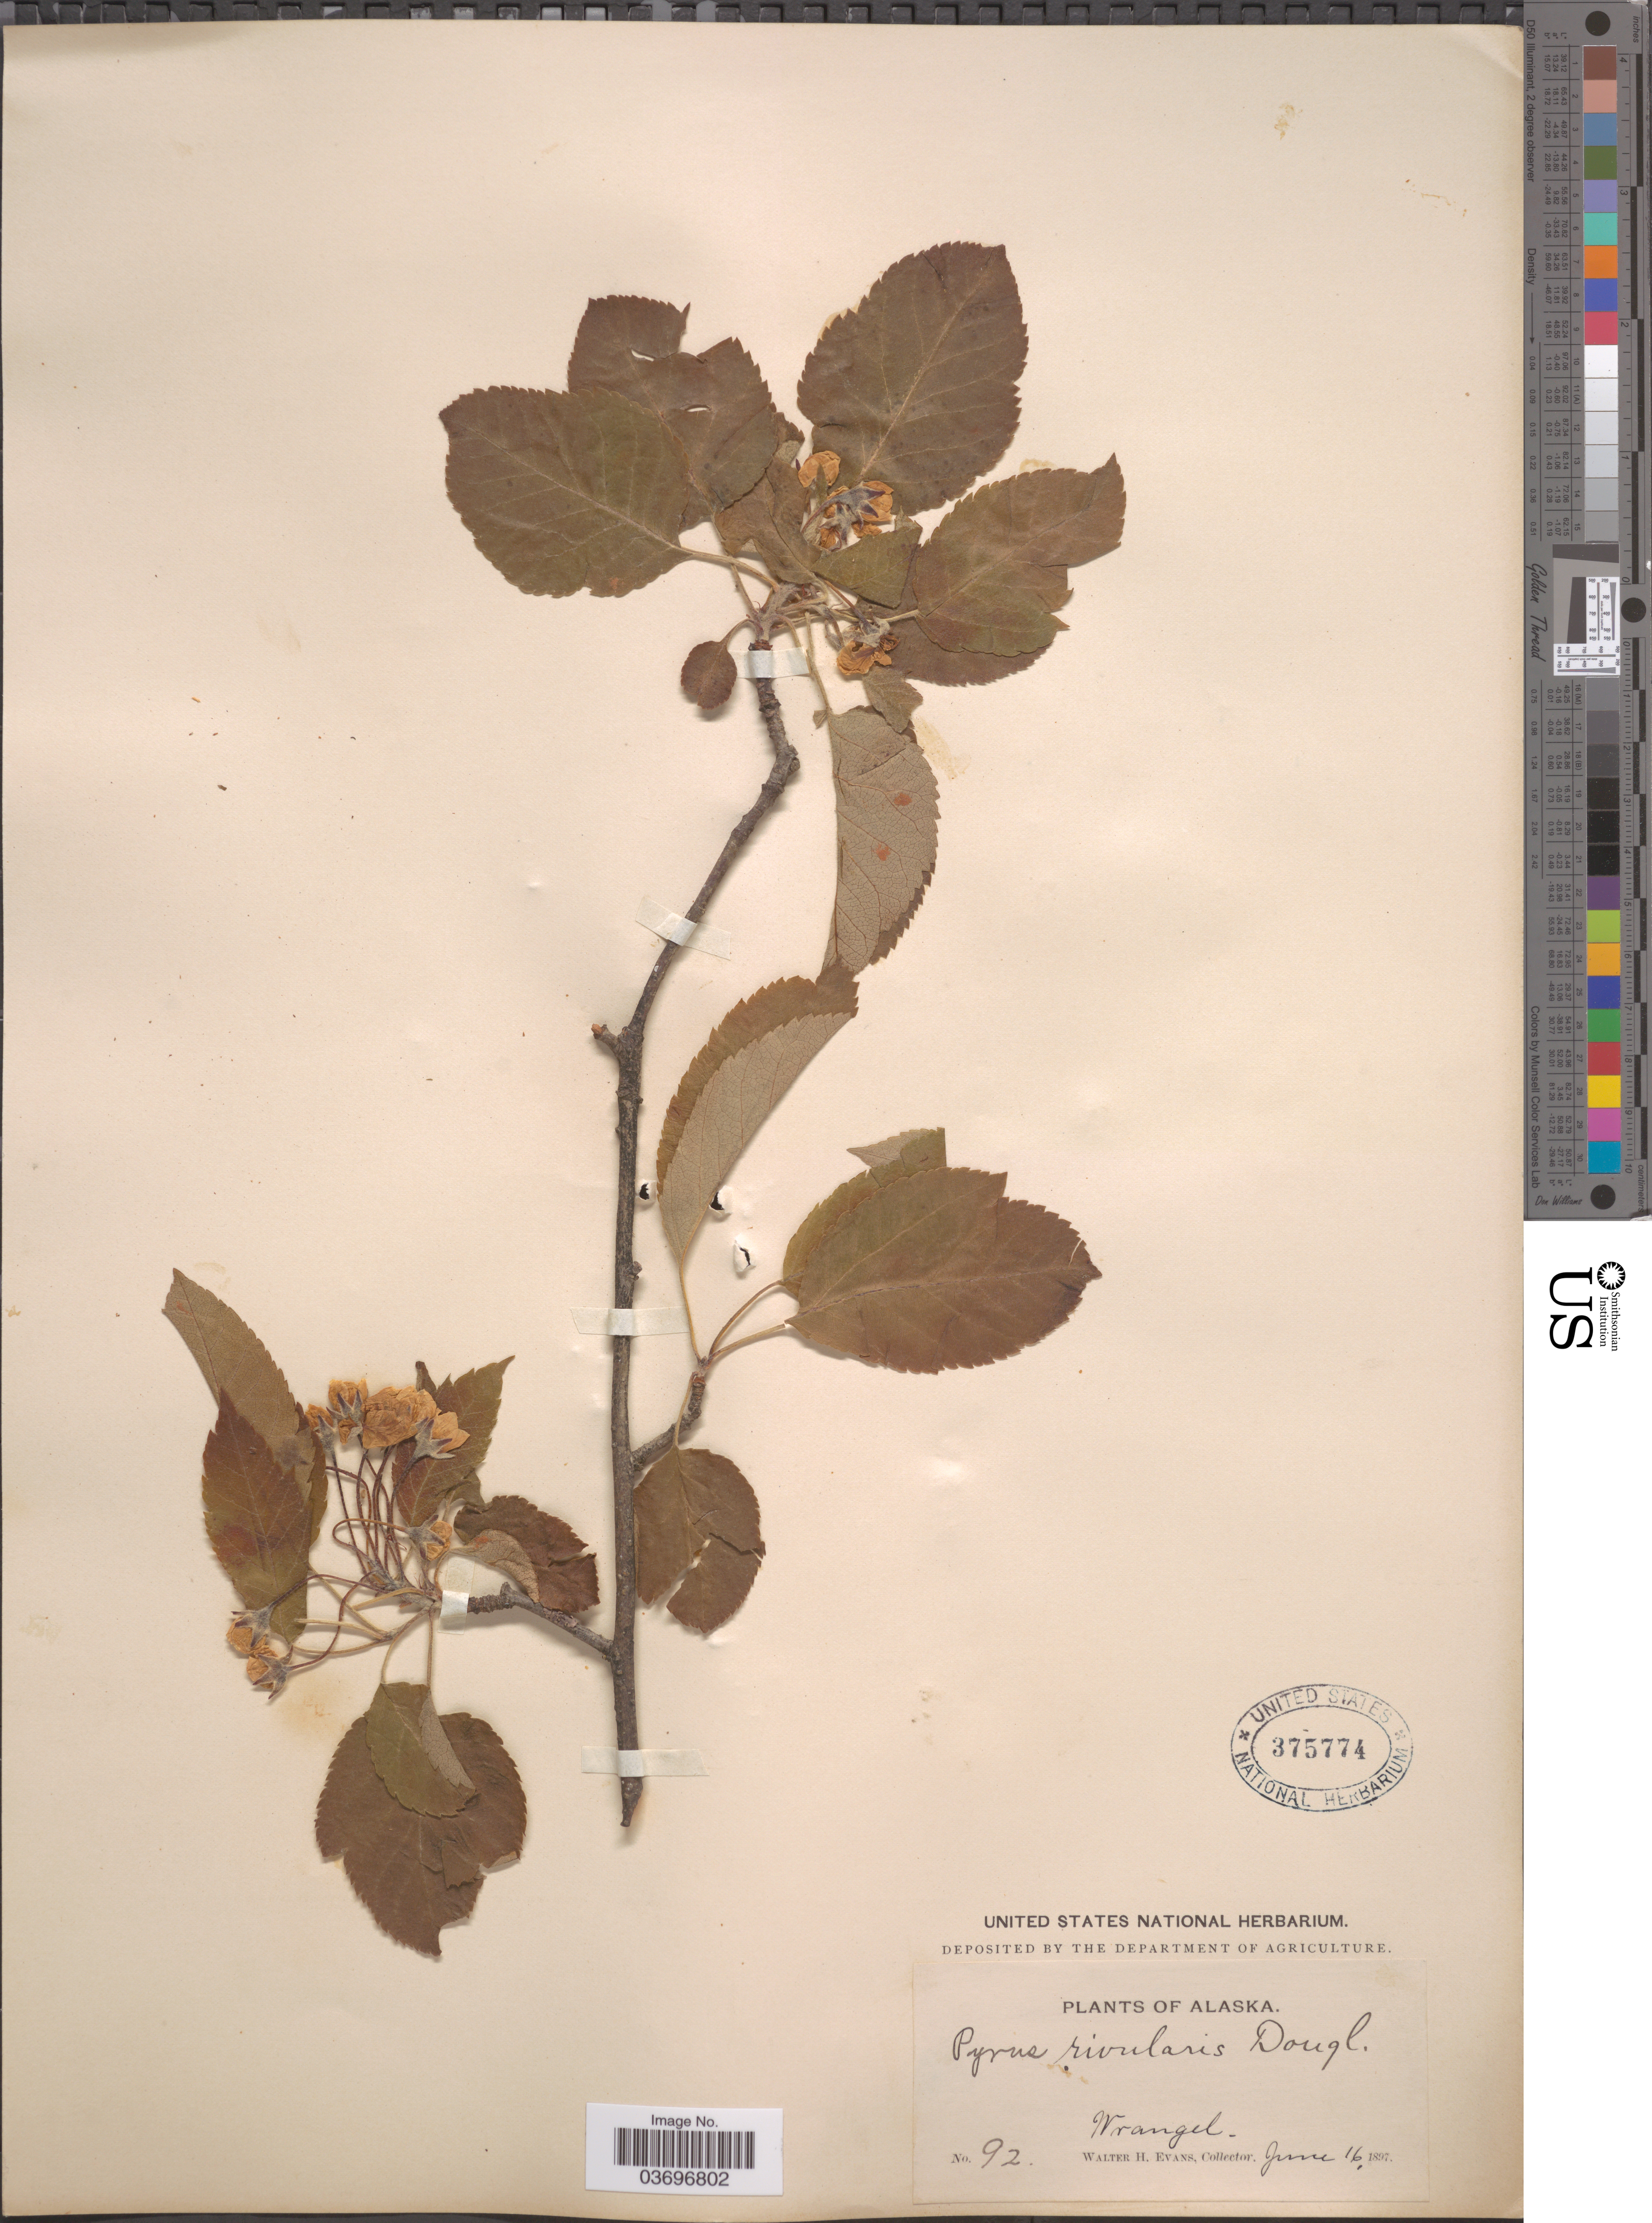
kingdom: Plantae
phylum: Tracheophyta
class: Magnoliopsida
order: Rosales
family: Rosaceae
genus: Malus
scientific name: Malus diversifolia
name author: (Bong.) M. Roem.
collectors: W. H. Evans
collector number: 92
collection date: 1897-06-16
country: United States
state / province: Alaska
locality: Wrangell.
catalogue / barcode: US 375774